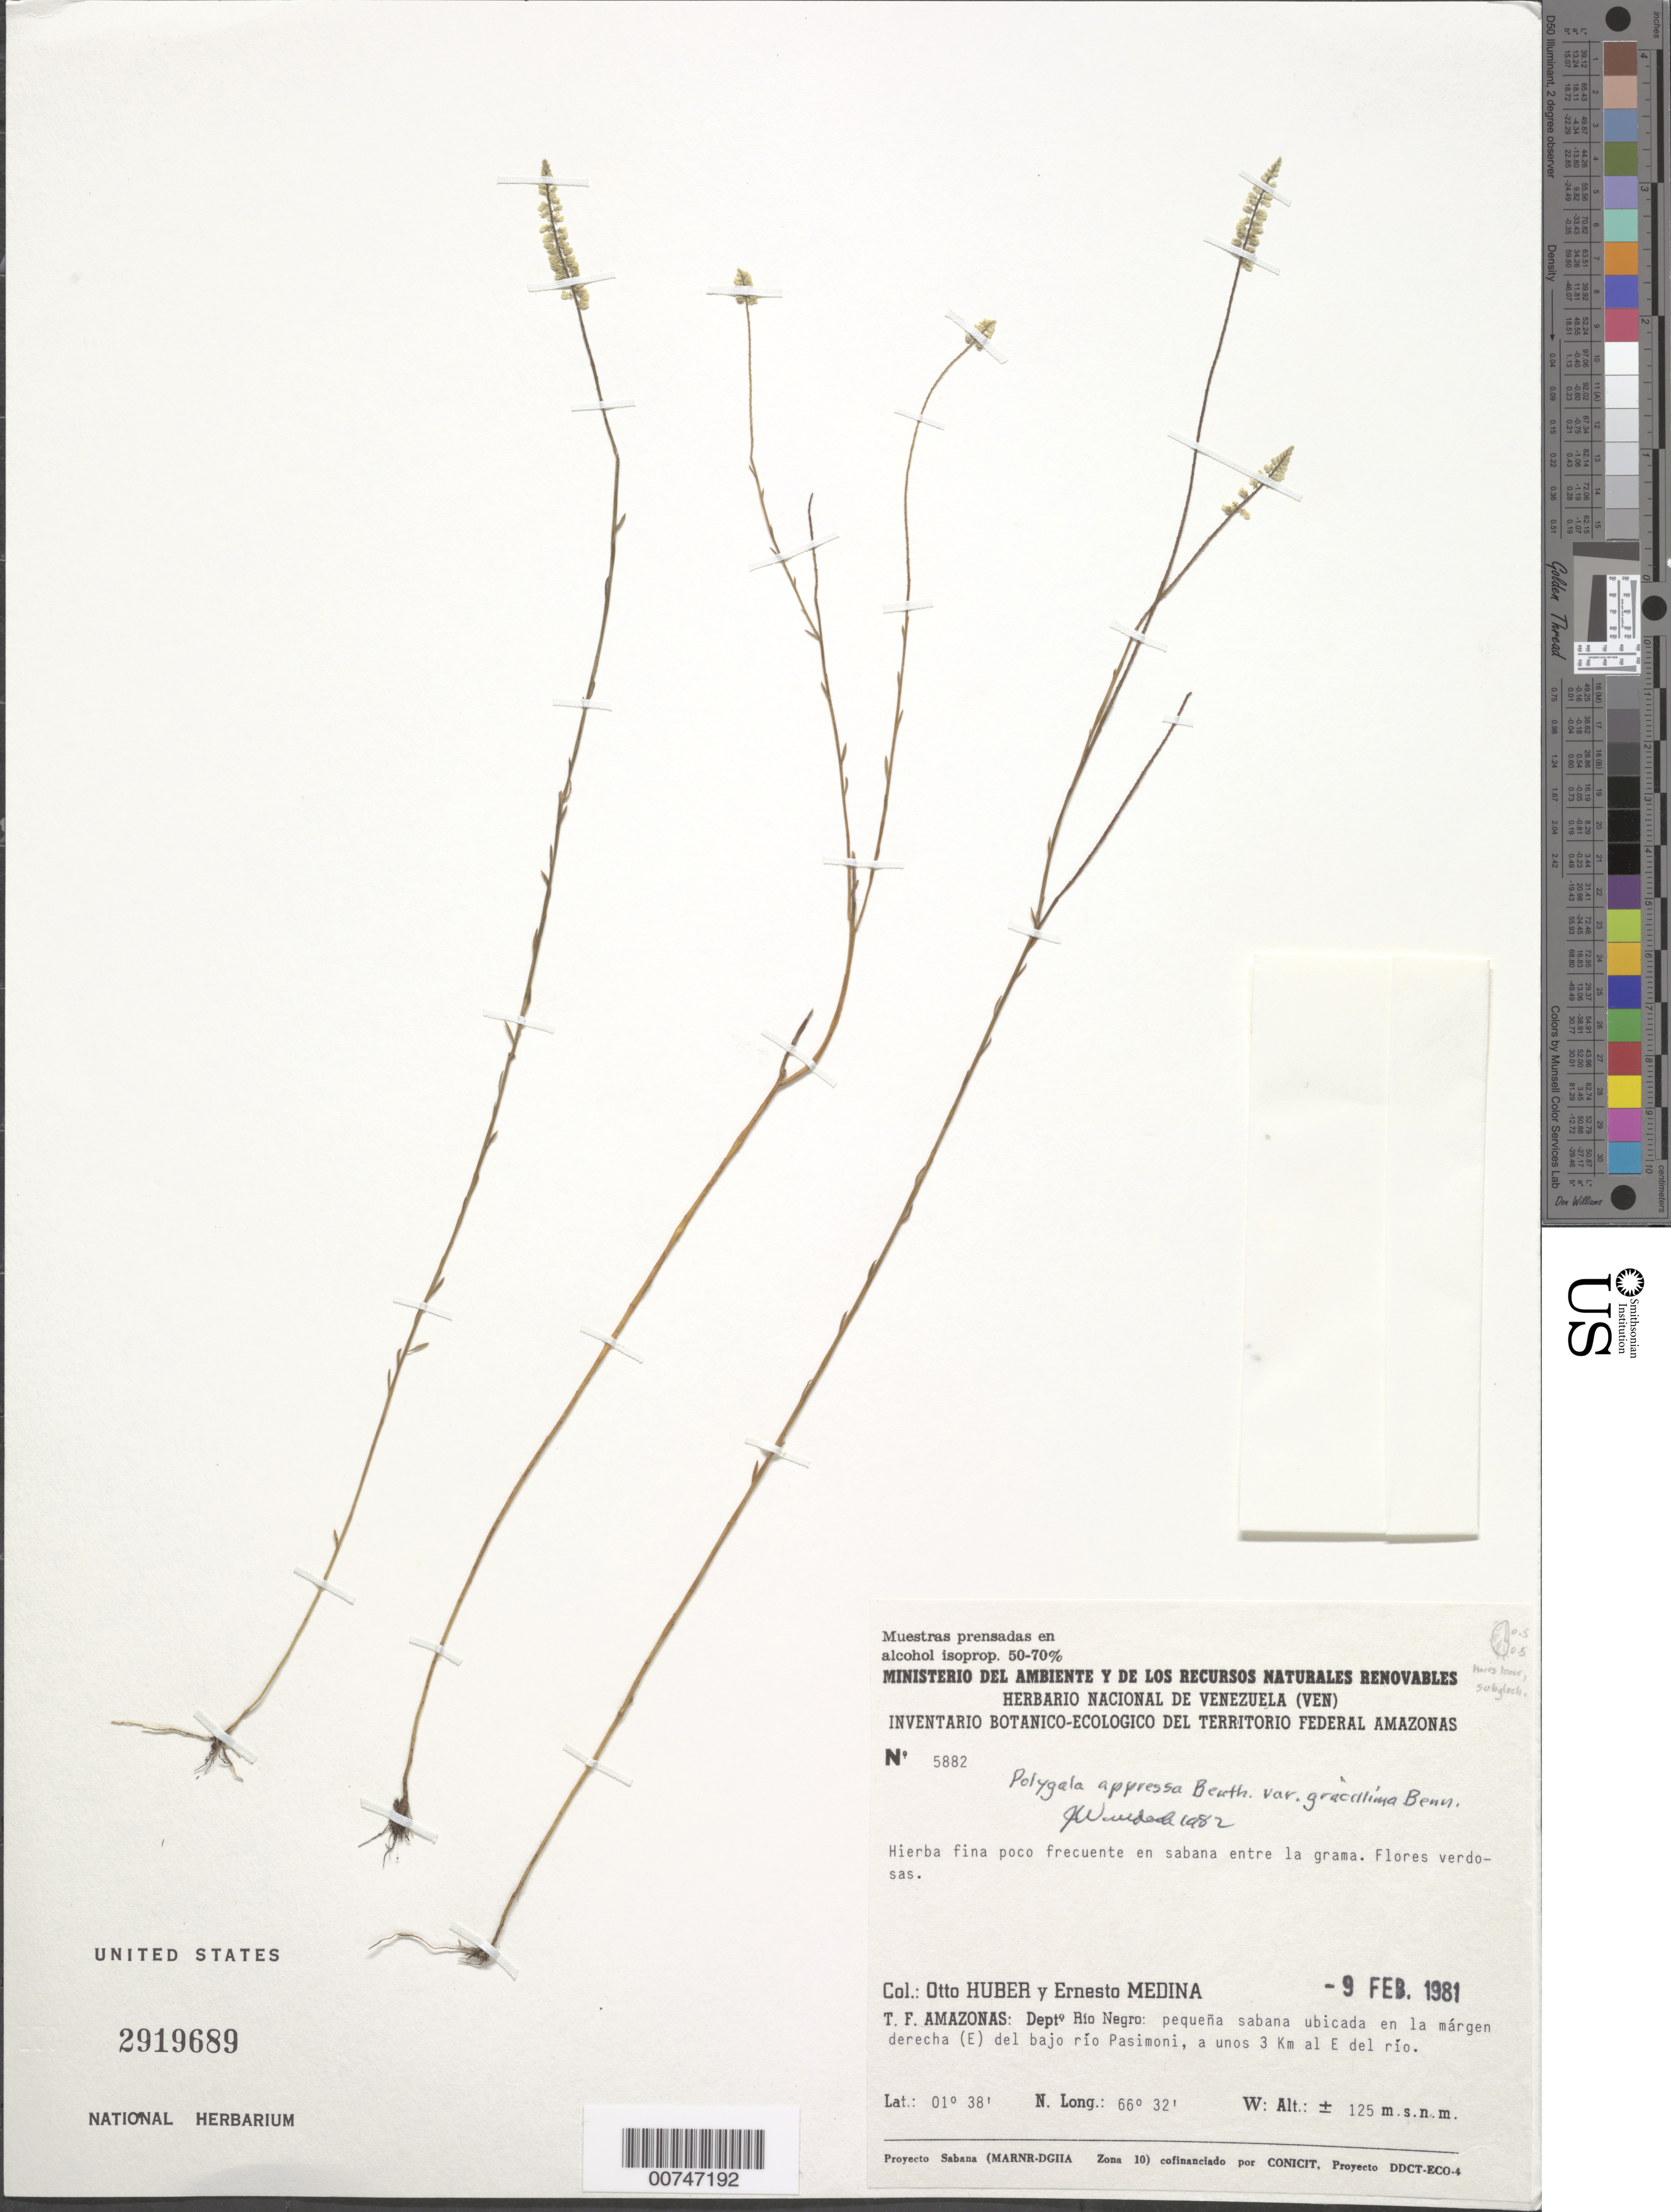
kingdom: Plantae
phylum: Tracheophyta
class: Magnoliopsida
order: Fabales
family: Polygalaceae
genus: Polygala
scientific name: Polygala appressa var. gracillima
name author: (S. Watson) A.W. Benn.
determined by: Wurdack, John J., (US), US (UNITED STATES)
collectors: O. Huber & E. Medina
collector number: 5882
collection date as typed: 9-Feb-81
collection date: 1981-02-09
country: Venezuela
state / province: Amazonas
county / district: Río Negro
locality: Bajo Río Siapa, en la margen derecha, a unos 3 km al E del Río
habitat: Savanna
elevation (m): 125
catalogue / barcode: US 2919689